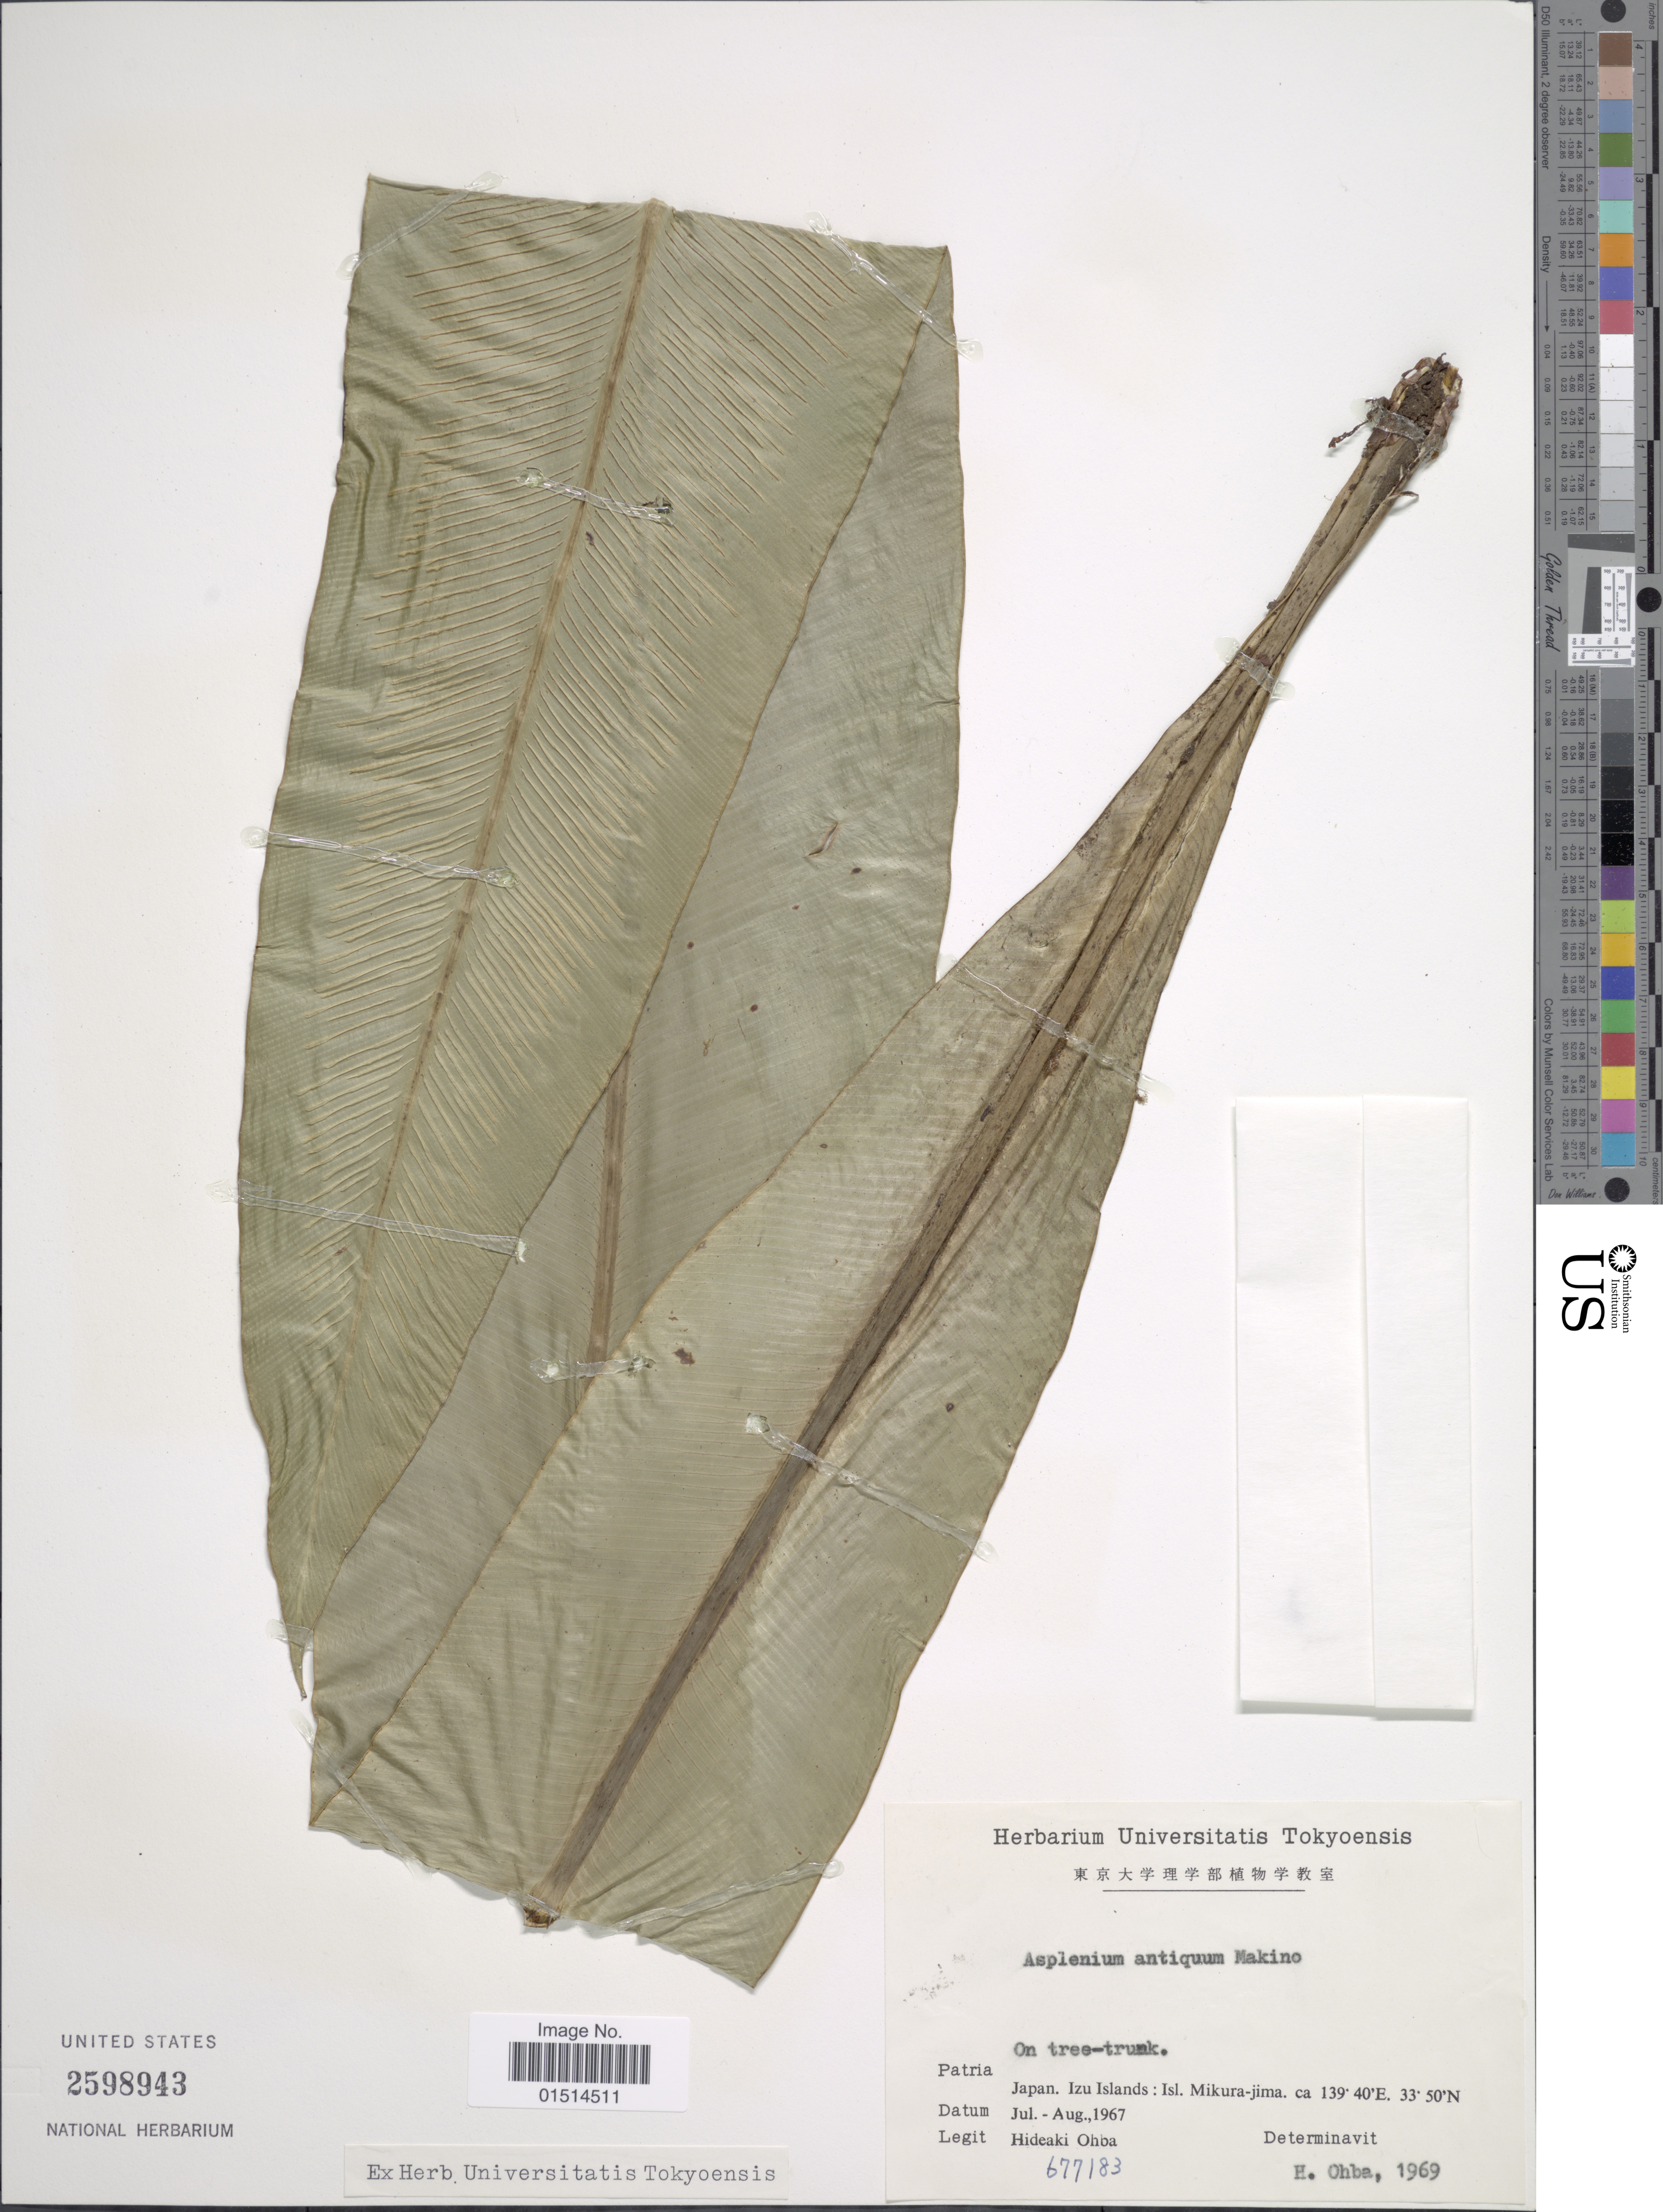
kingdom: Plantae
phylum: Tracheophyta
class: Polypodiopsida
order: Polypodiales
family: Aspleniaceae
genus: Asplenium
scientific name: Asplenium antiquum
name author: Makino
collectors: H. Ohba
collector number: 677183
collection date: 1967-07/1967-08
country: Japan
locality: Izu Islands: Isl. Mikura-Jima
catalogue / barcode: US 2598943